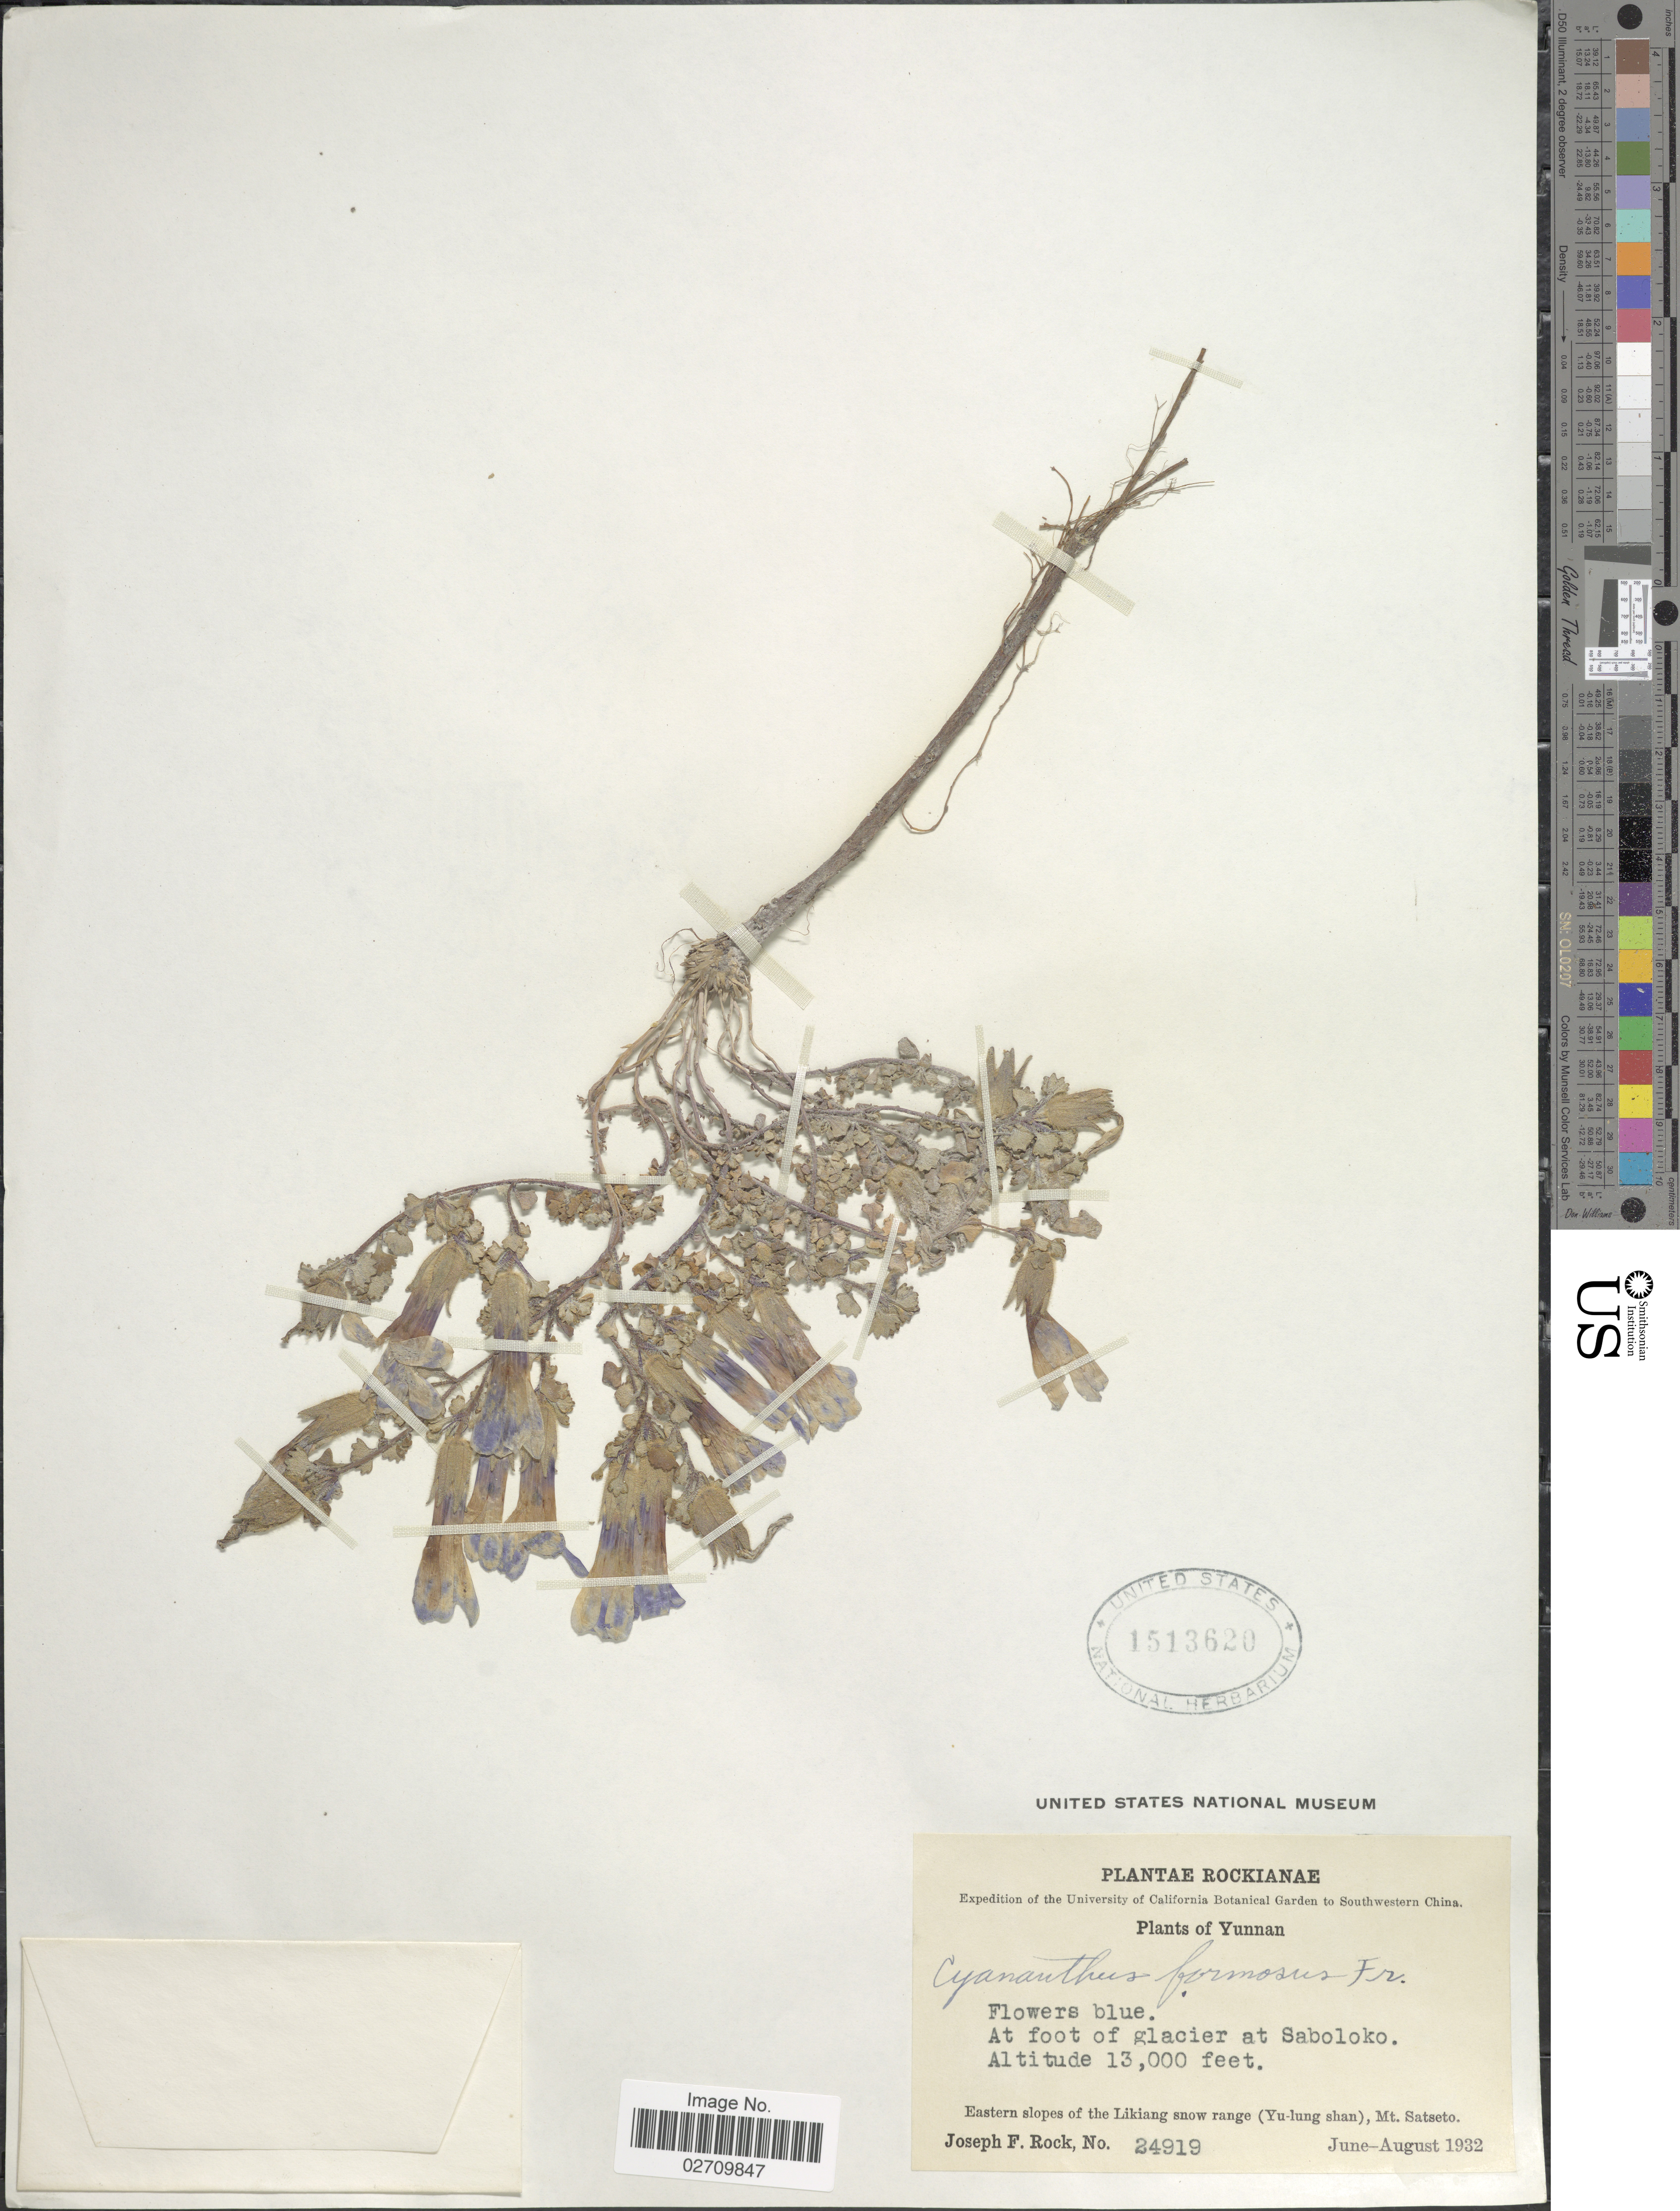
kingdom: Plantae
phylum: Tracheophyta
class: Magnoliopsida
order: Asterales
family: Campanulaceae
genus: Cyananthus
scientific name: Cyananthus formosus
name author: Diels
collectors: J. F. Rock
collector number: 24919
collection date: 1932-06/1932-08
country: China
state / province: Yunnan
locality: Rockianae, At foot of glacier at Saboloko, Eastern slopes of the Likiang snow range (Yu lung shan), Mt. Satseto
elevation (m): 3962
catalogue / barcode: US 1513620